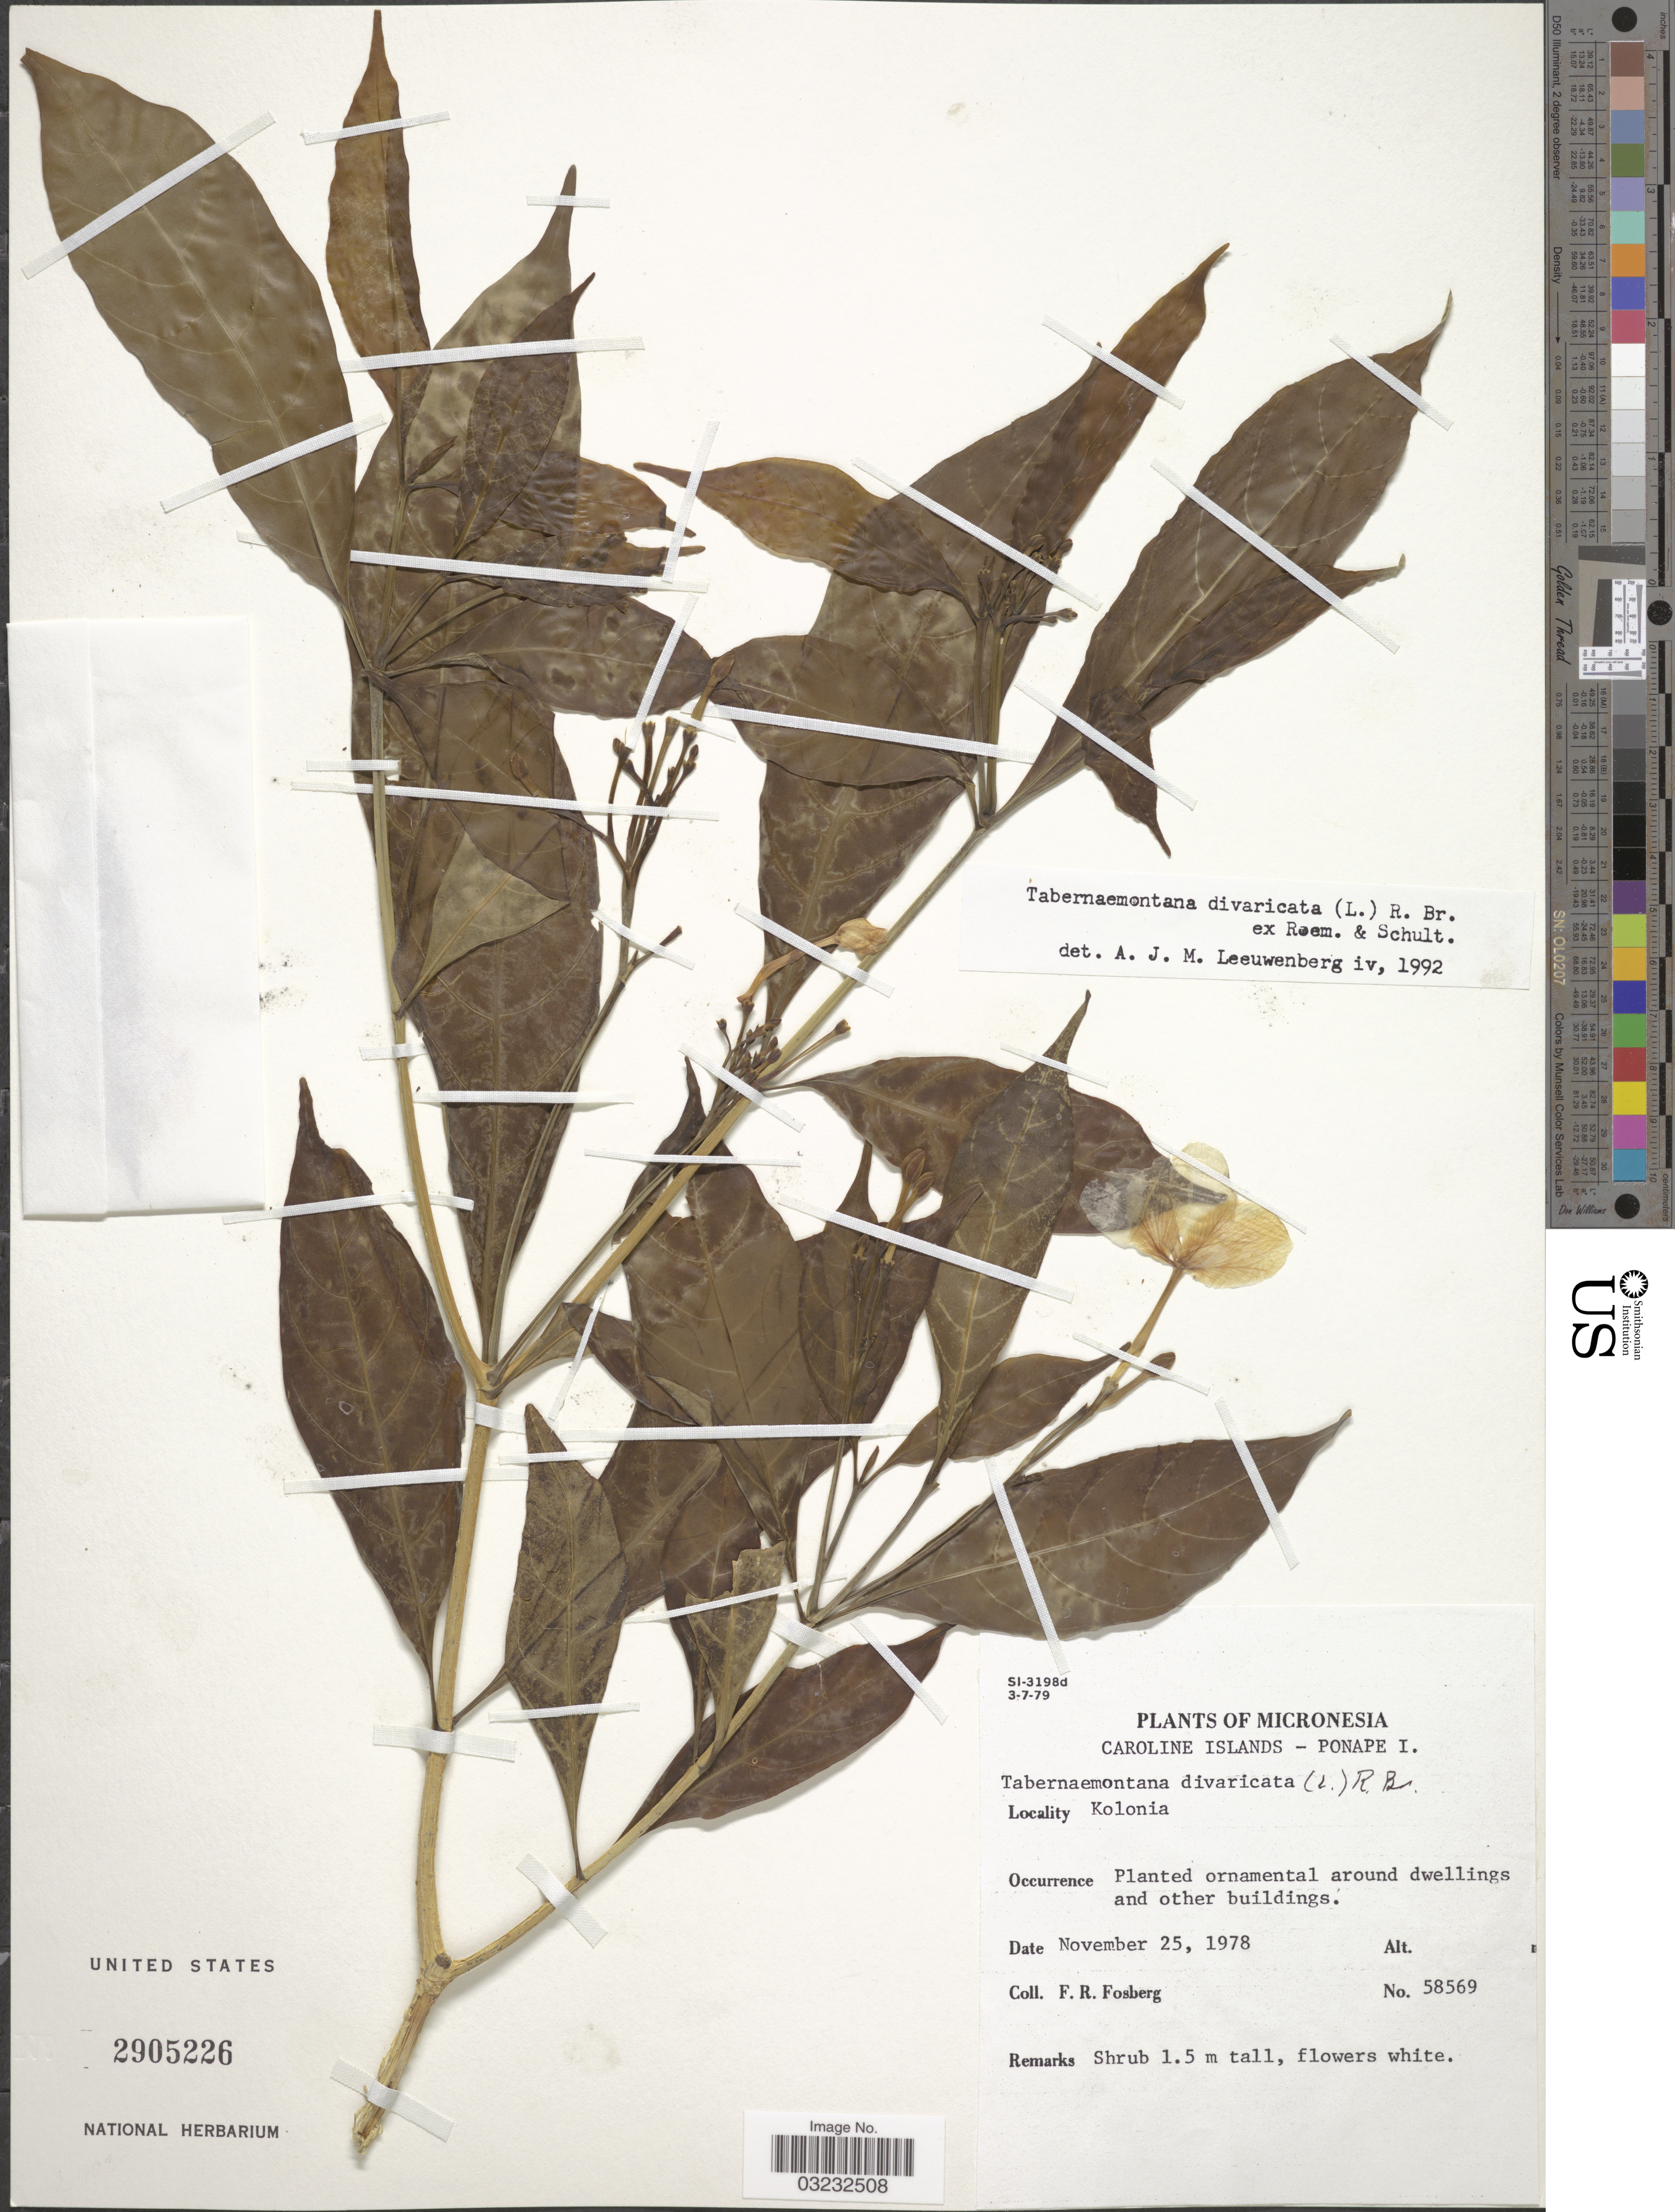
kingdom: Plantae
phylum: Tracheophyta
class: Magnoliopsida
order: Gentianales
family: Apocynaceae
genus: Tabernaemontana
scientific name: Tabernaemontana divaricata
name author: (L.) R. Br. ex Roem. & Schult.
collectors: F. R. Fosberg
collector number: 58569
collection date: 1978-11-25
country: Micronesia, Federated States of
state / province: Pohnpei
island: Pohnpei [Ponape]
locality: Caroline Islands - Ponape I., Kolonia.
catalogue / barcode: US 2905226